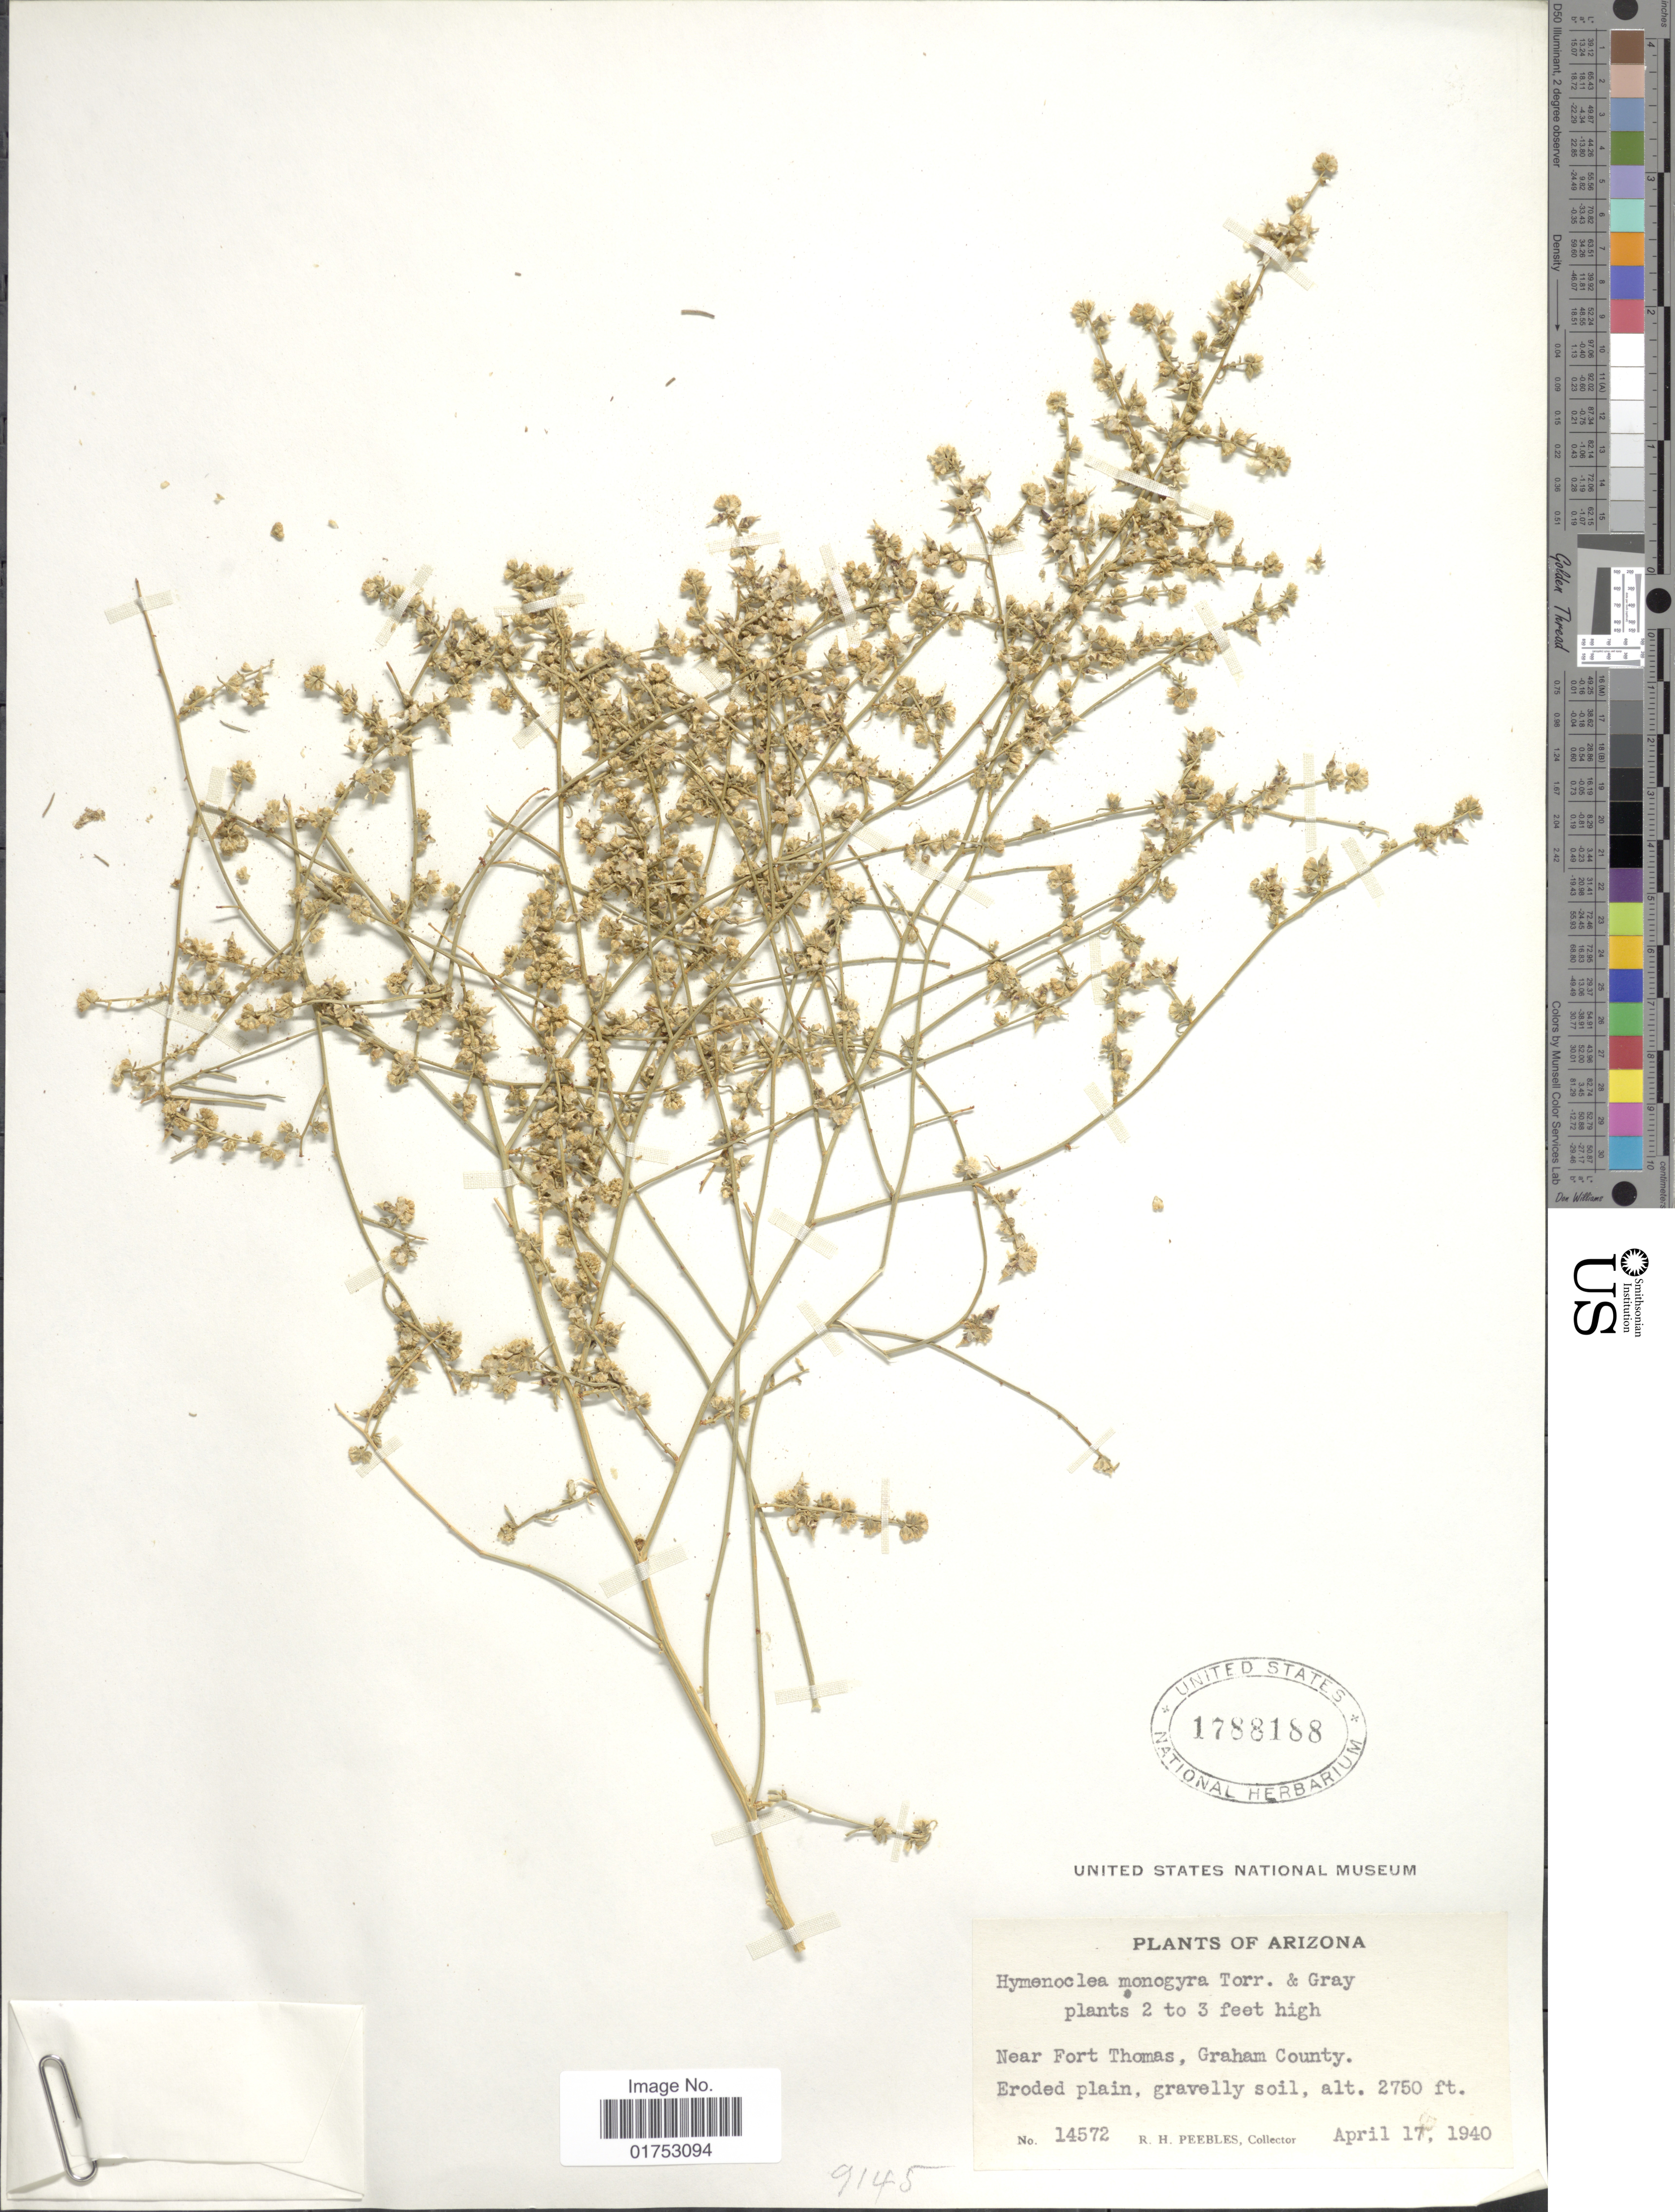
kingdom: Plantae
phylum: Tracheophyta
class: Magnoliopsida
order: Asterales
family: Asteraceae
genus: Hymenoclea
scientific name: Hymenoclea monogyra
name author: Torr. & A. Gray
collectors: R. H. Peebles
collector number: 14572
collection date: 1940-04-17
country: United States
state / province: Arizona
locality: Near Fort Thomas, Graham County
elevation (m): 838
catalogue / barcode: US 1788188